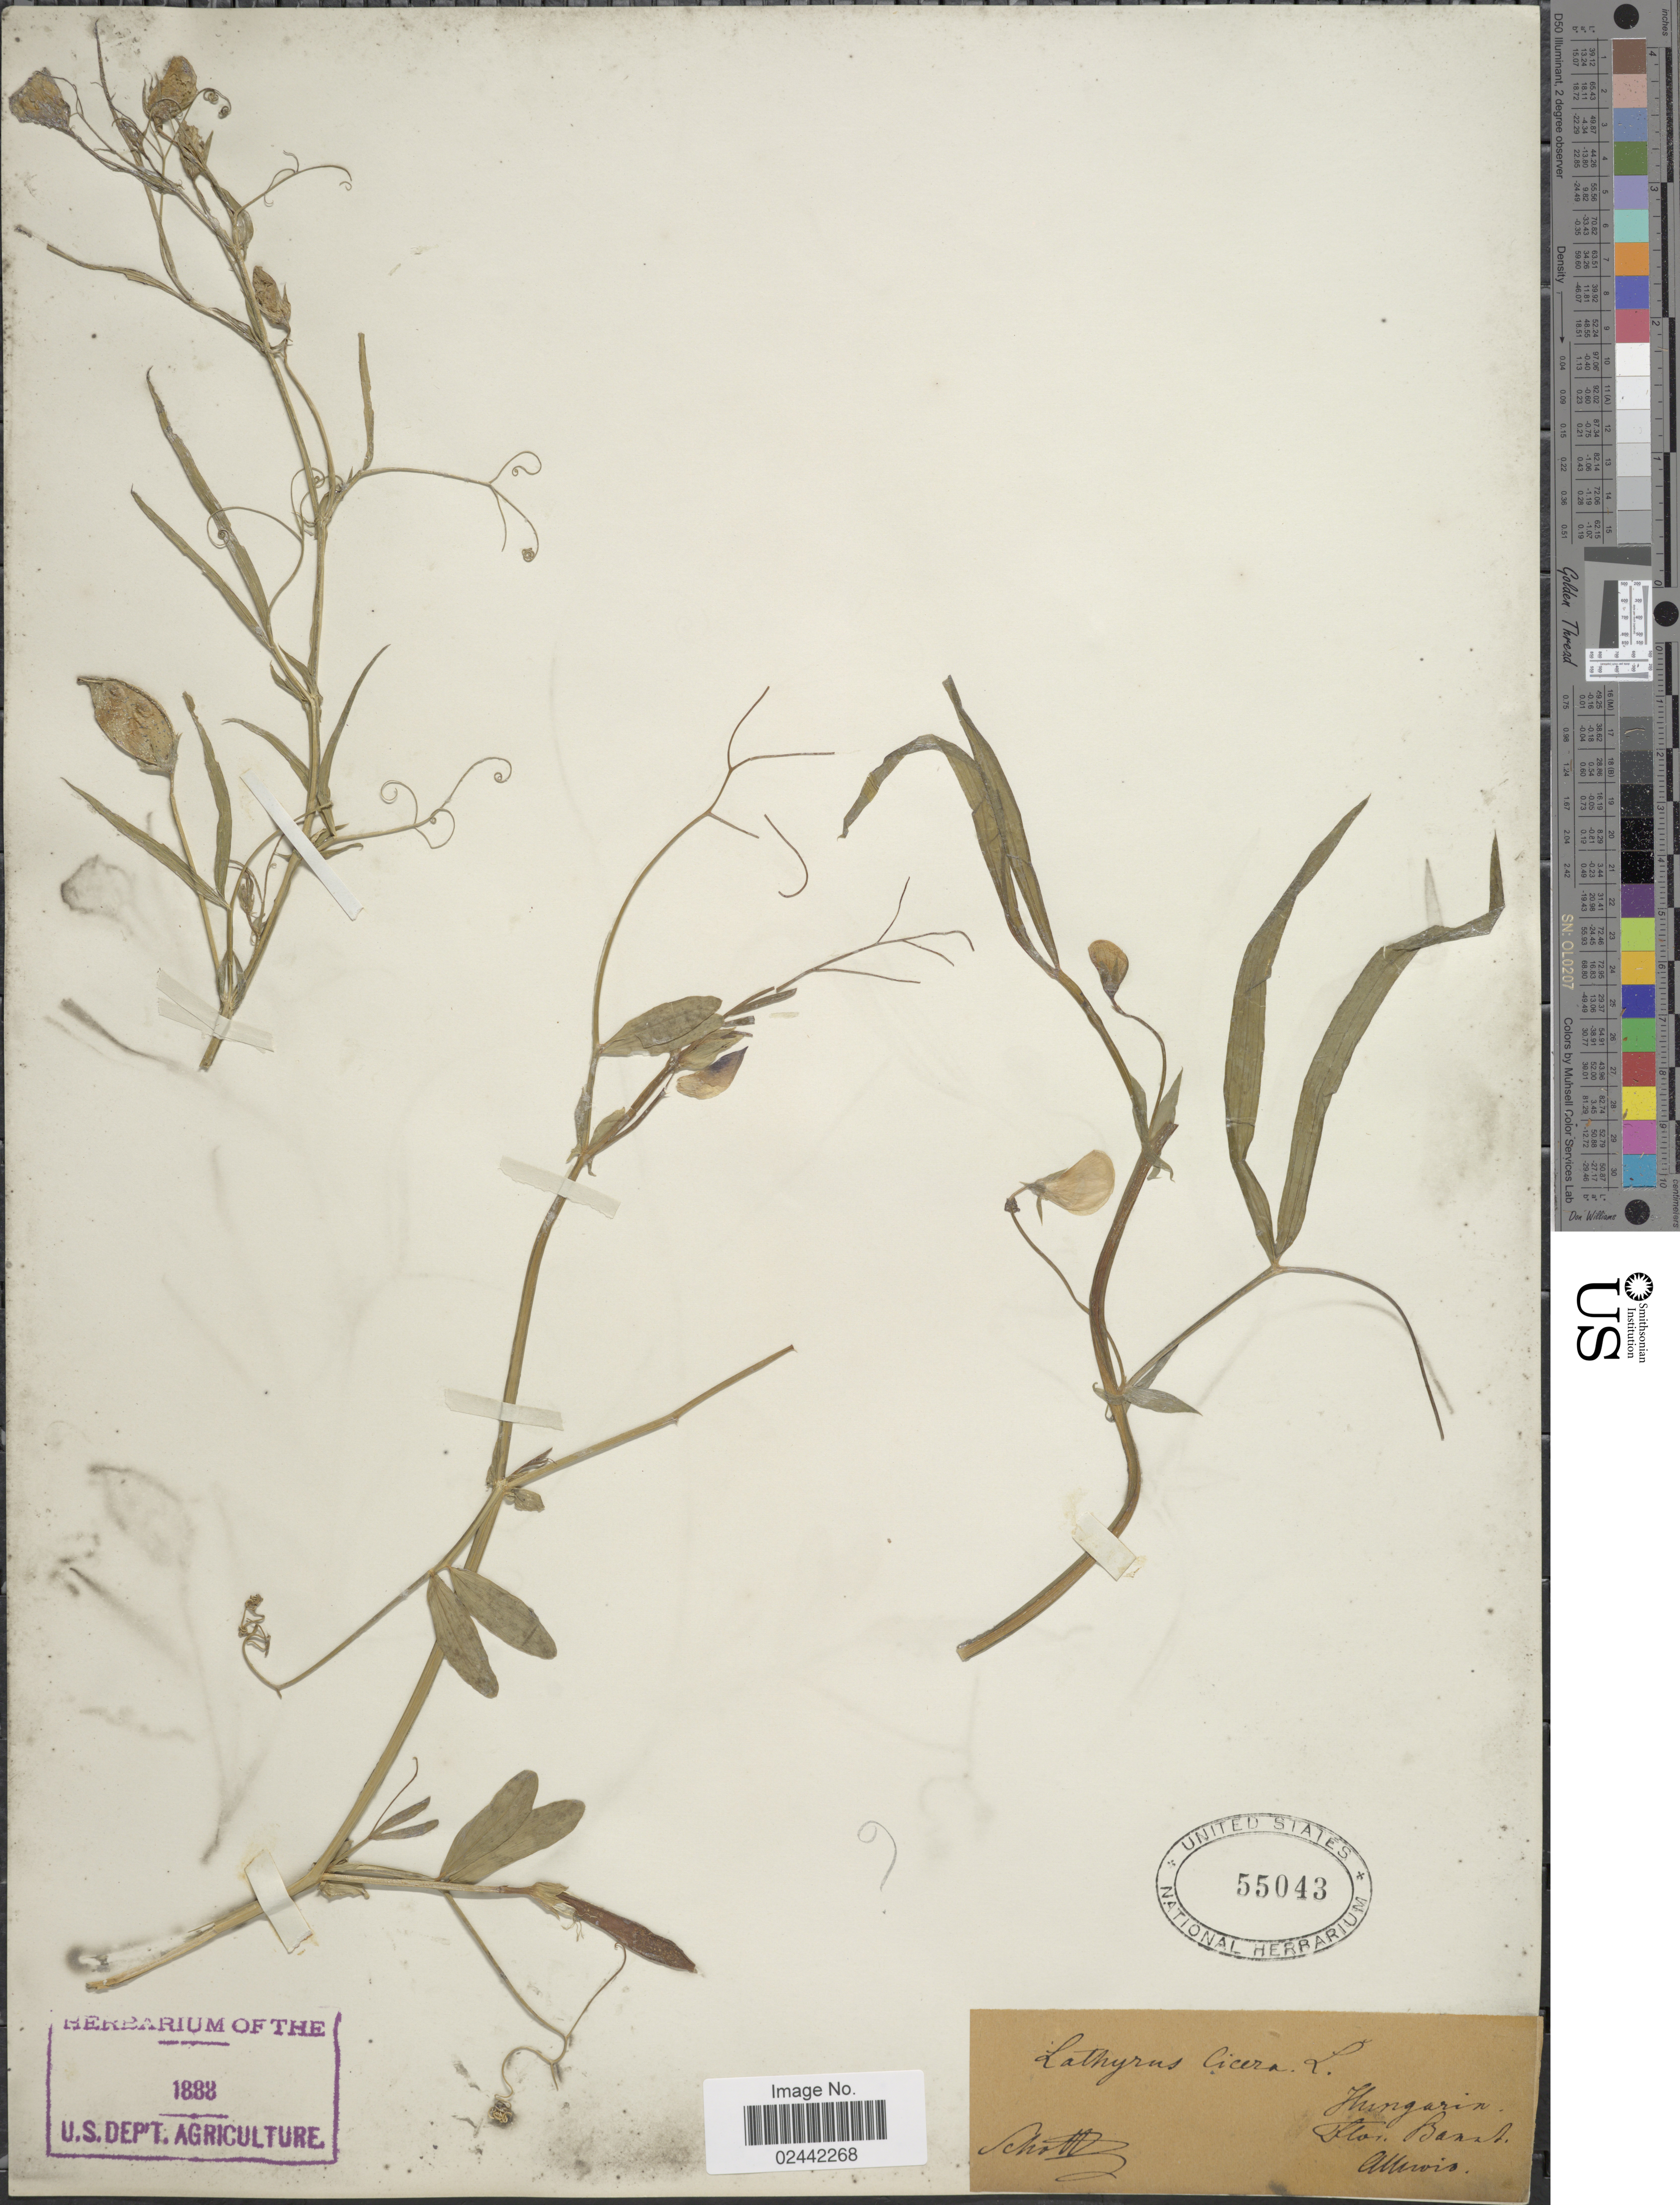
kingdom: Plantae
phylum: Tracheophyta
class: Magnoliopsida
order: Fabales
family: Fabaceae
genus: Lathyrus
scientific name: Lathyrus cicera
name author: L.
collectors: Schott, --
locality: Hungaria. Flor. Banat, Alluvio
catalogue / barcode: US 55043